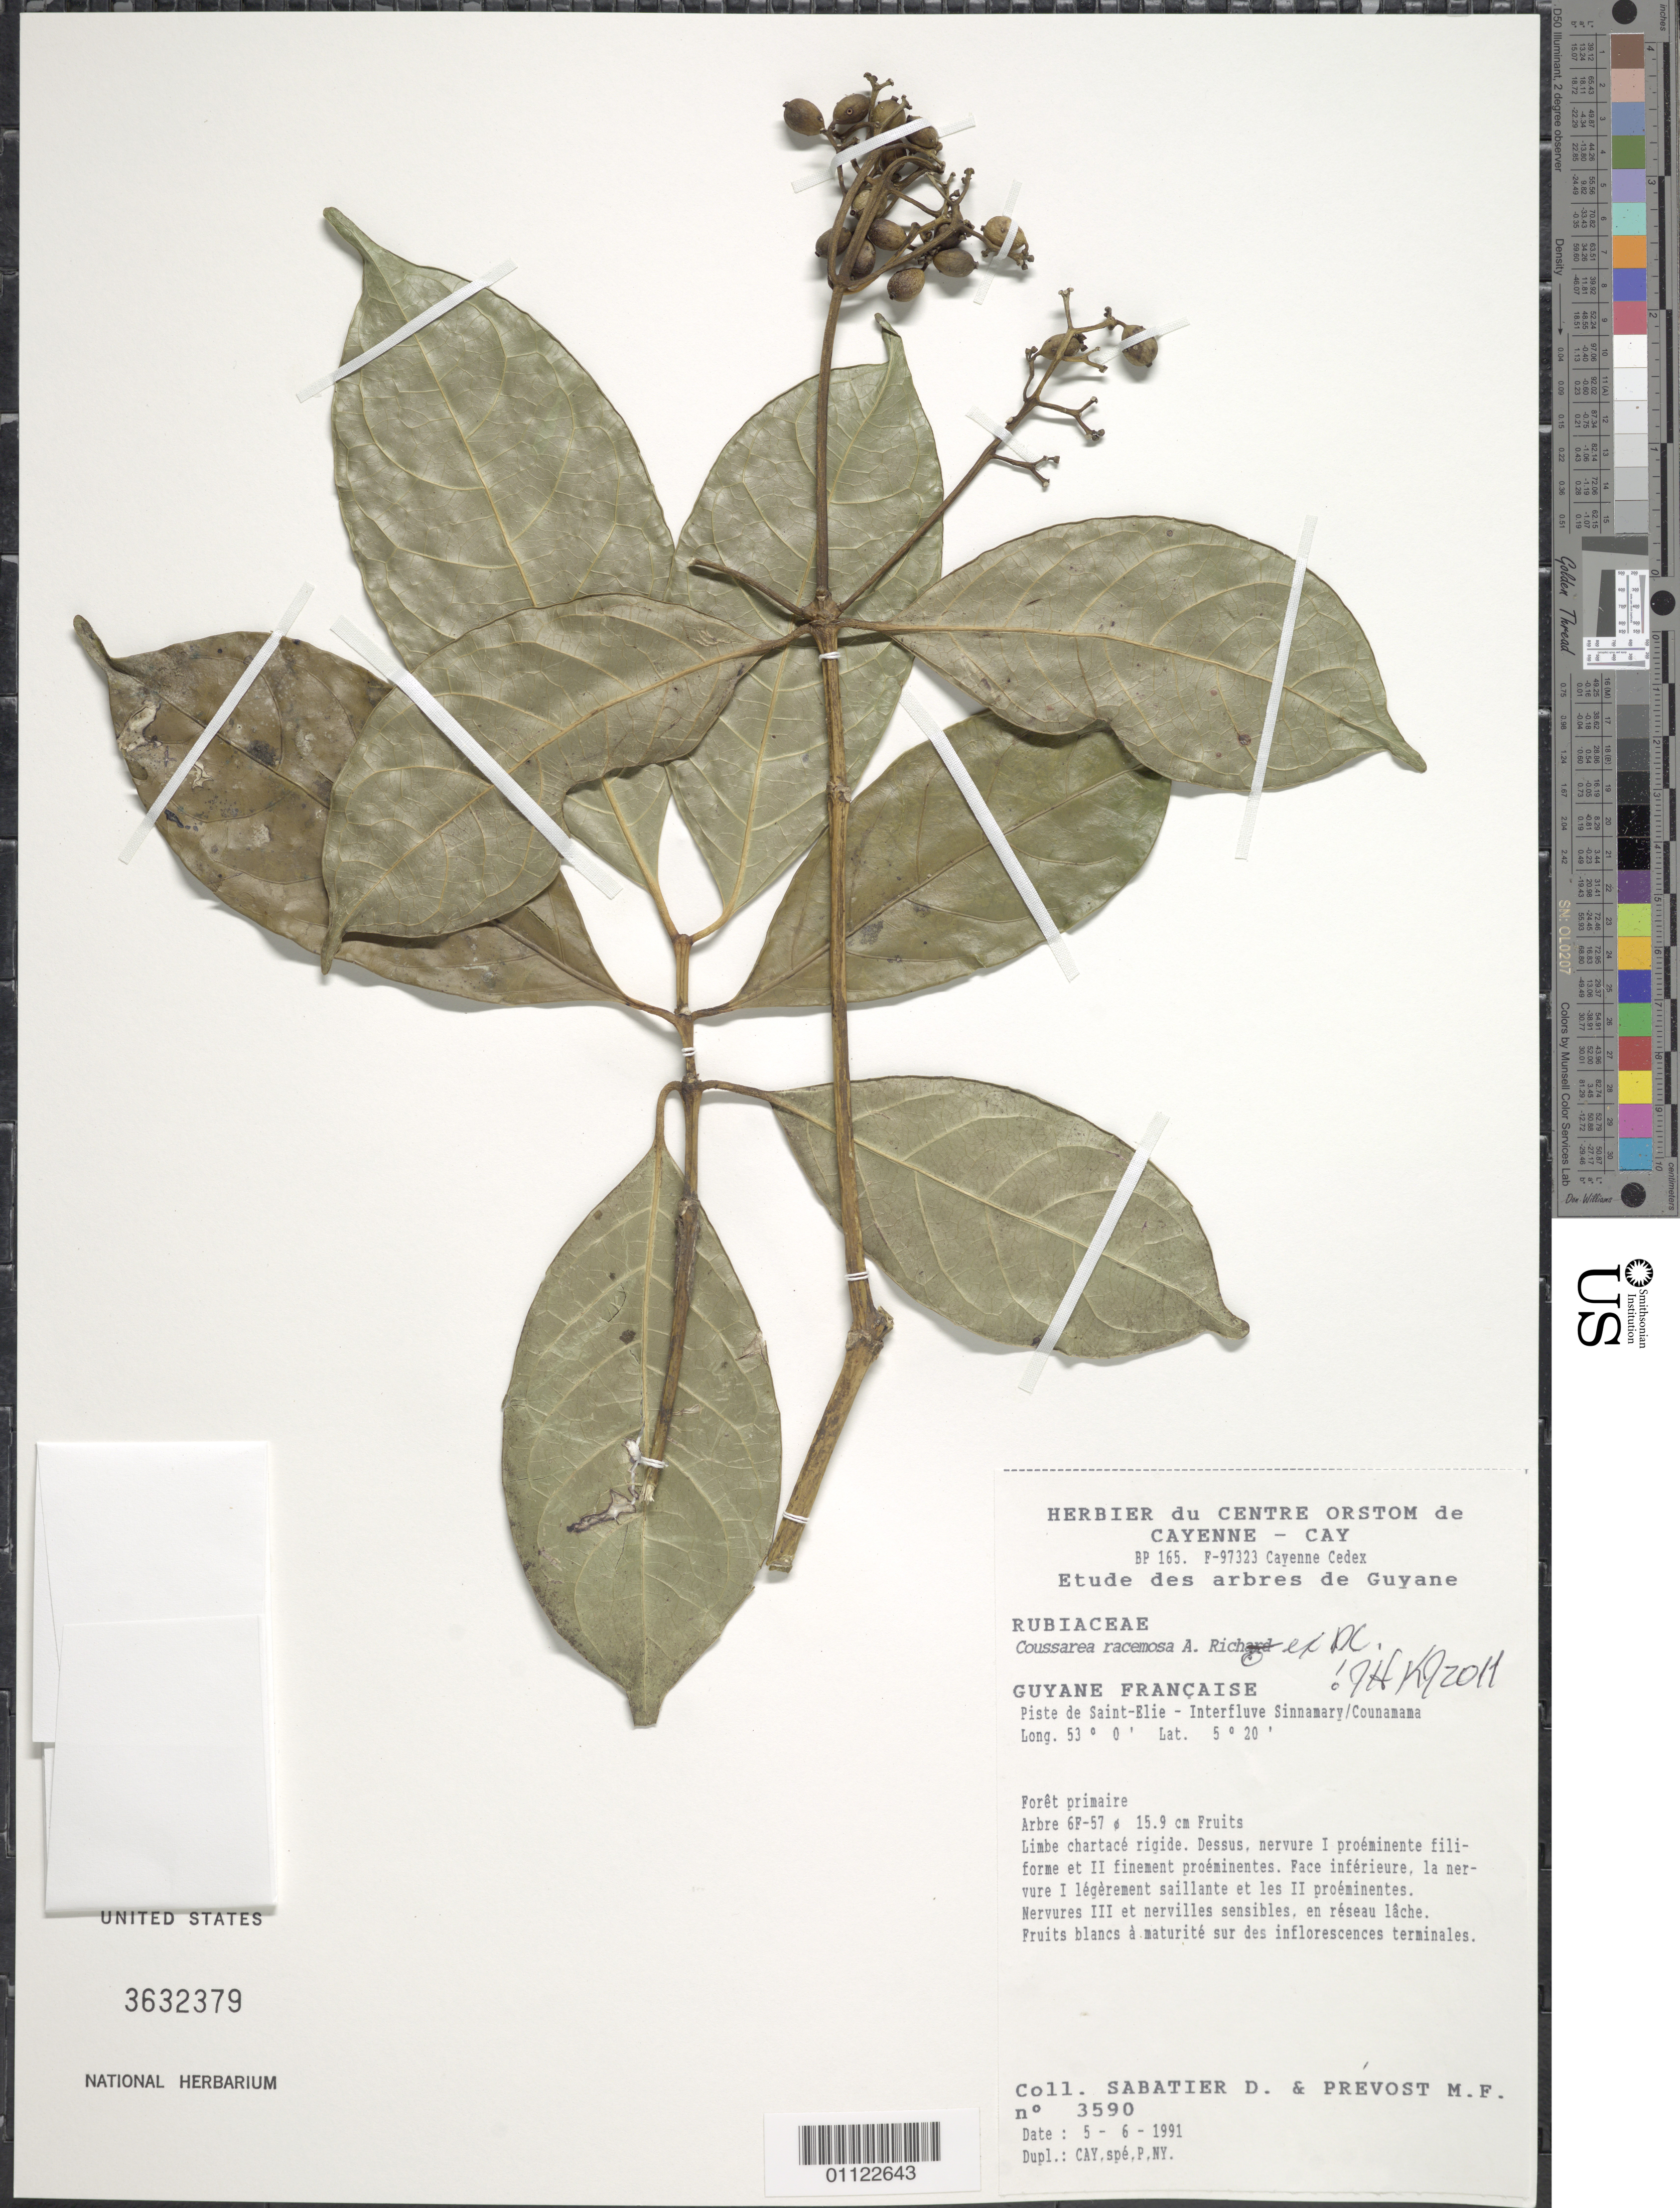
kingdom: Plantae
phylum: Tracheophyta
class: Magnoliopsida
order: Gentianales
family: Rubiaceae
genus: Coussarea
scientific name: Coussarea racemosa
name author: A. Rich.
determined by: Kirkbride, J. H.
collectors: D. Sabatier & M.-F. Prévost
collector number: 3590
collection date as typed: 5-Jun-91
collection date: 1991-06-05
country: French Guiana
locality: Piste de Saint-Élie, interfleuve Sinnamary-Counamama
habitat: Primary forest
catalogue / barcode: US 3632379